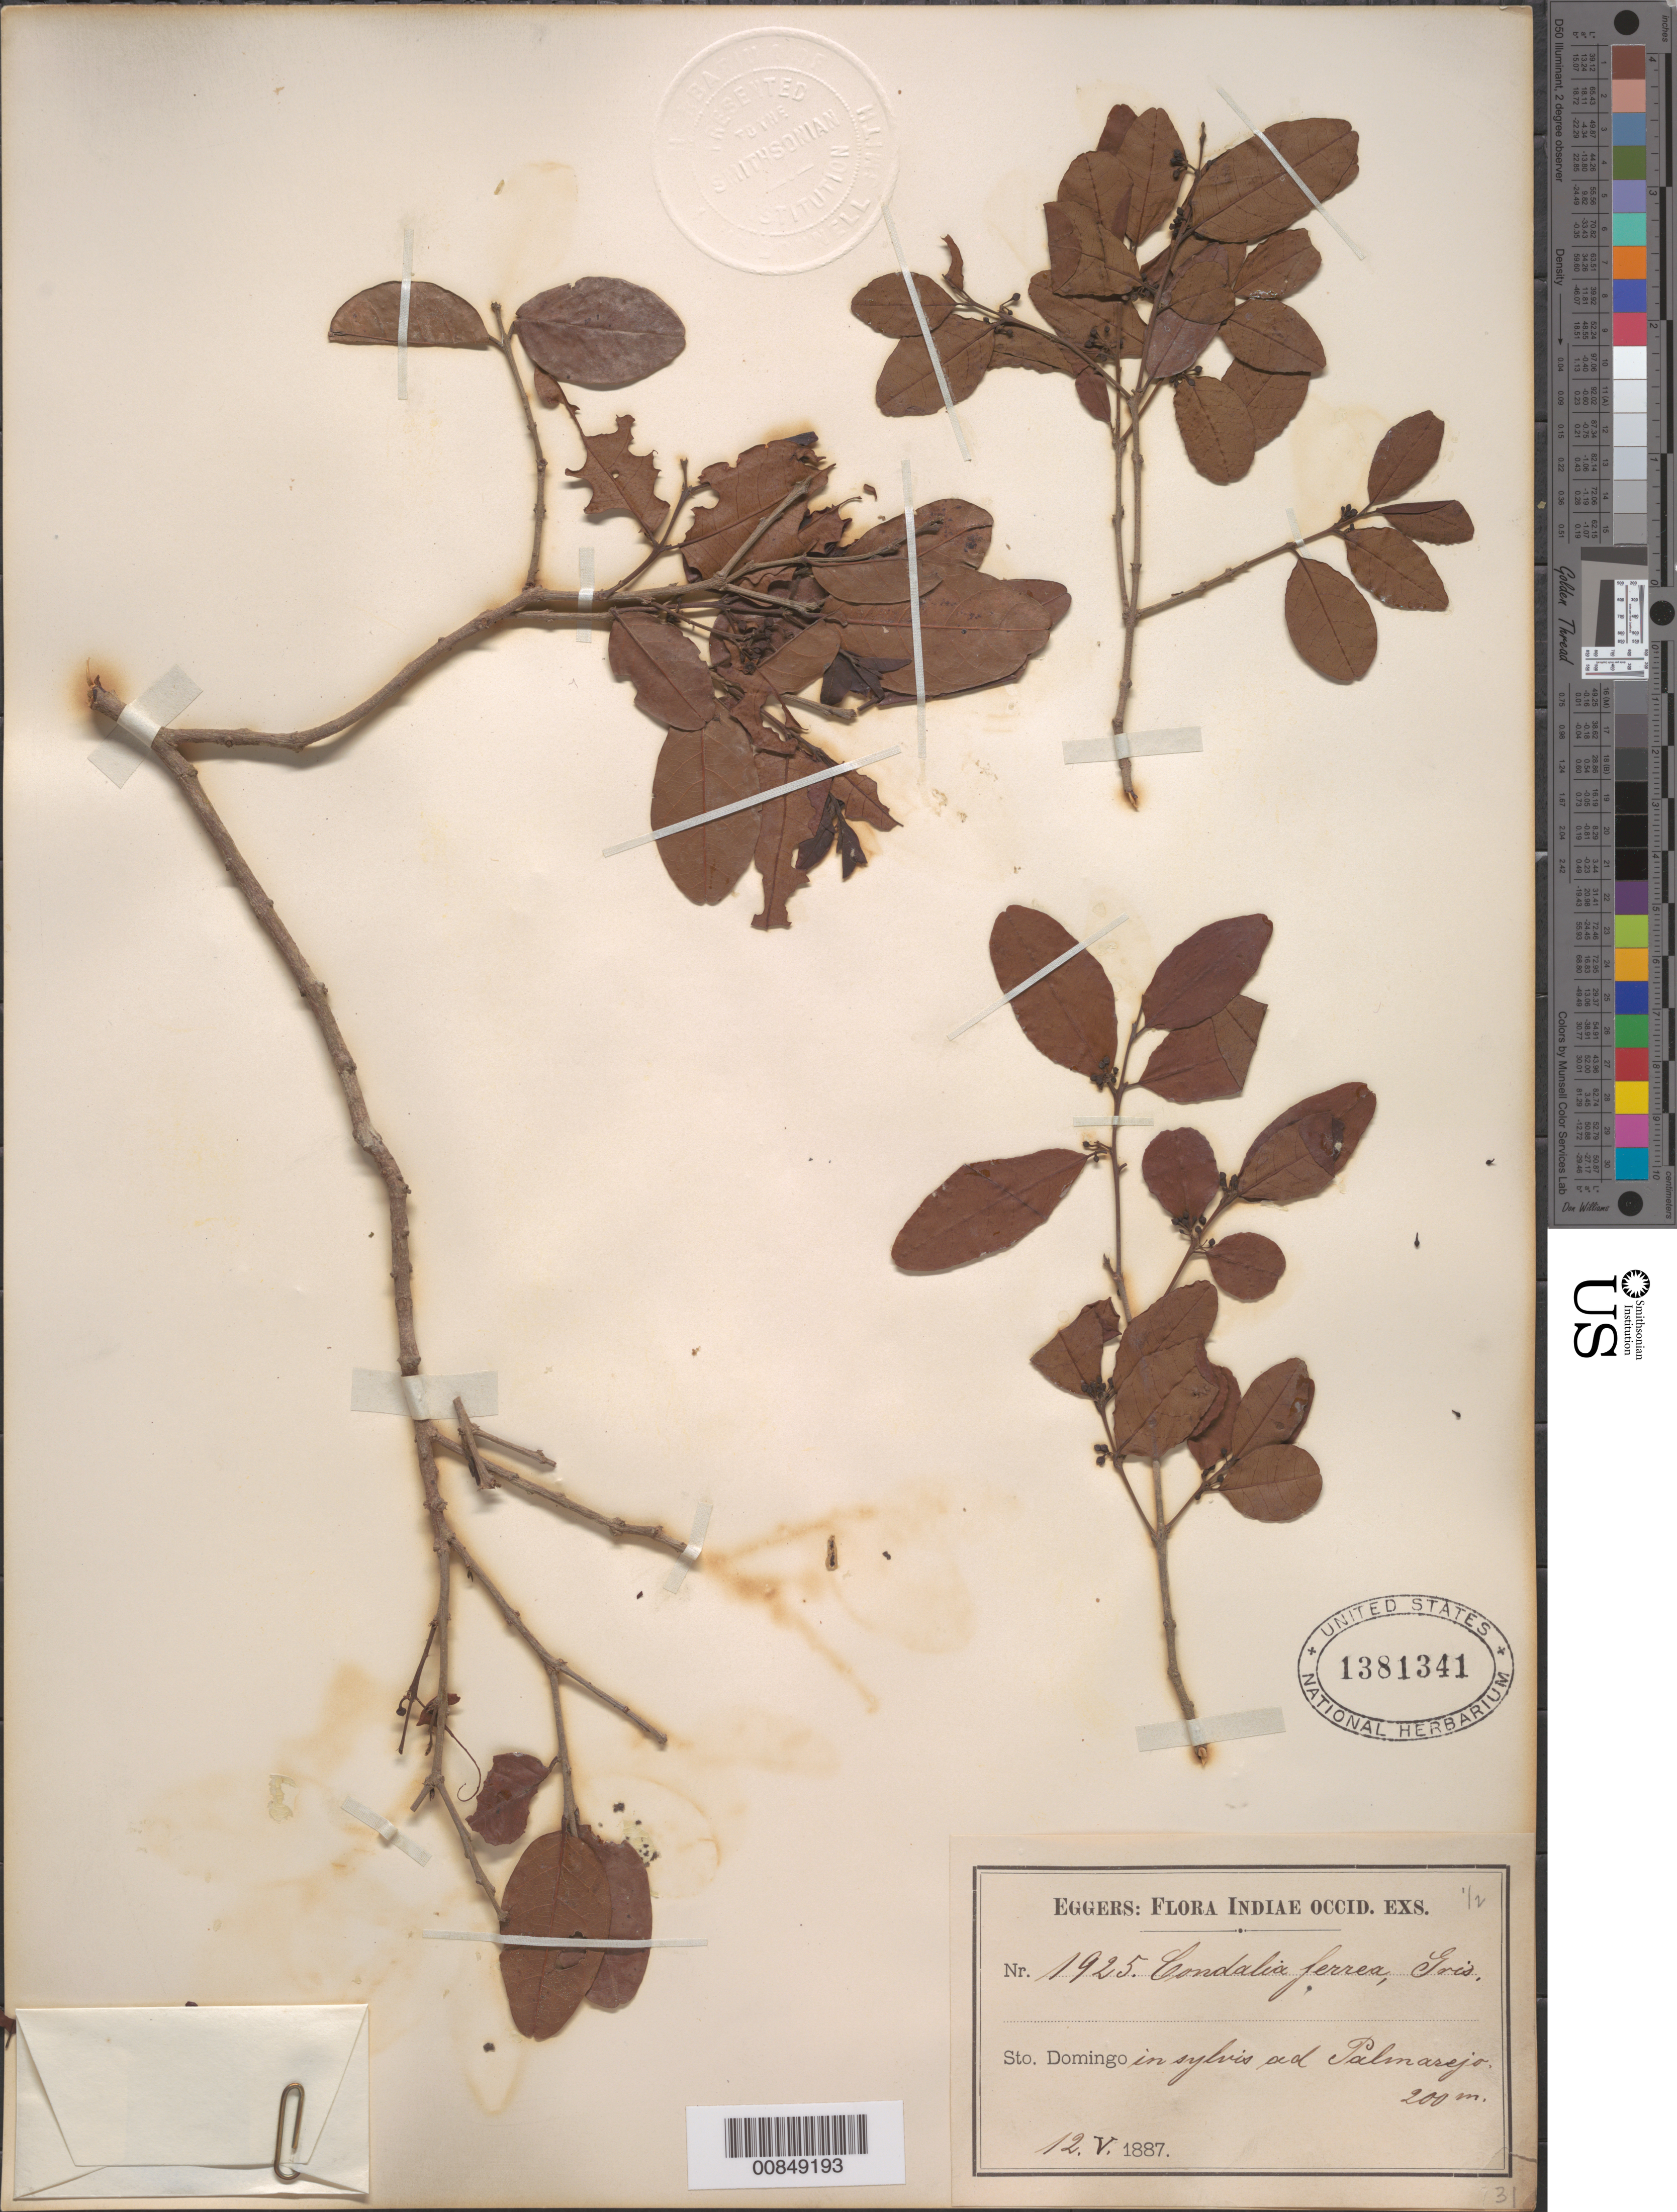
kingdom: Plantae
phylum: Tracheophyta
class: Magnoliopsida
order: Rosales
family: Rhamnaceae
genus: Krugiodendron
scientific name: Krugiodendron ferreum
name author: (Vahl) Urb.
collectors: H. F. A. von Eggers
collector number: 1925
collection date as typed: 12 May 1887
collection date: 1887-05-12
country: Dominican Republic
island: Hispaniola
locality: Palmarejo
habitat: In sylvis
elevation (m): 200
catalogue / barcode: US 1381341